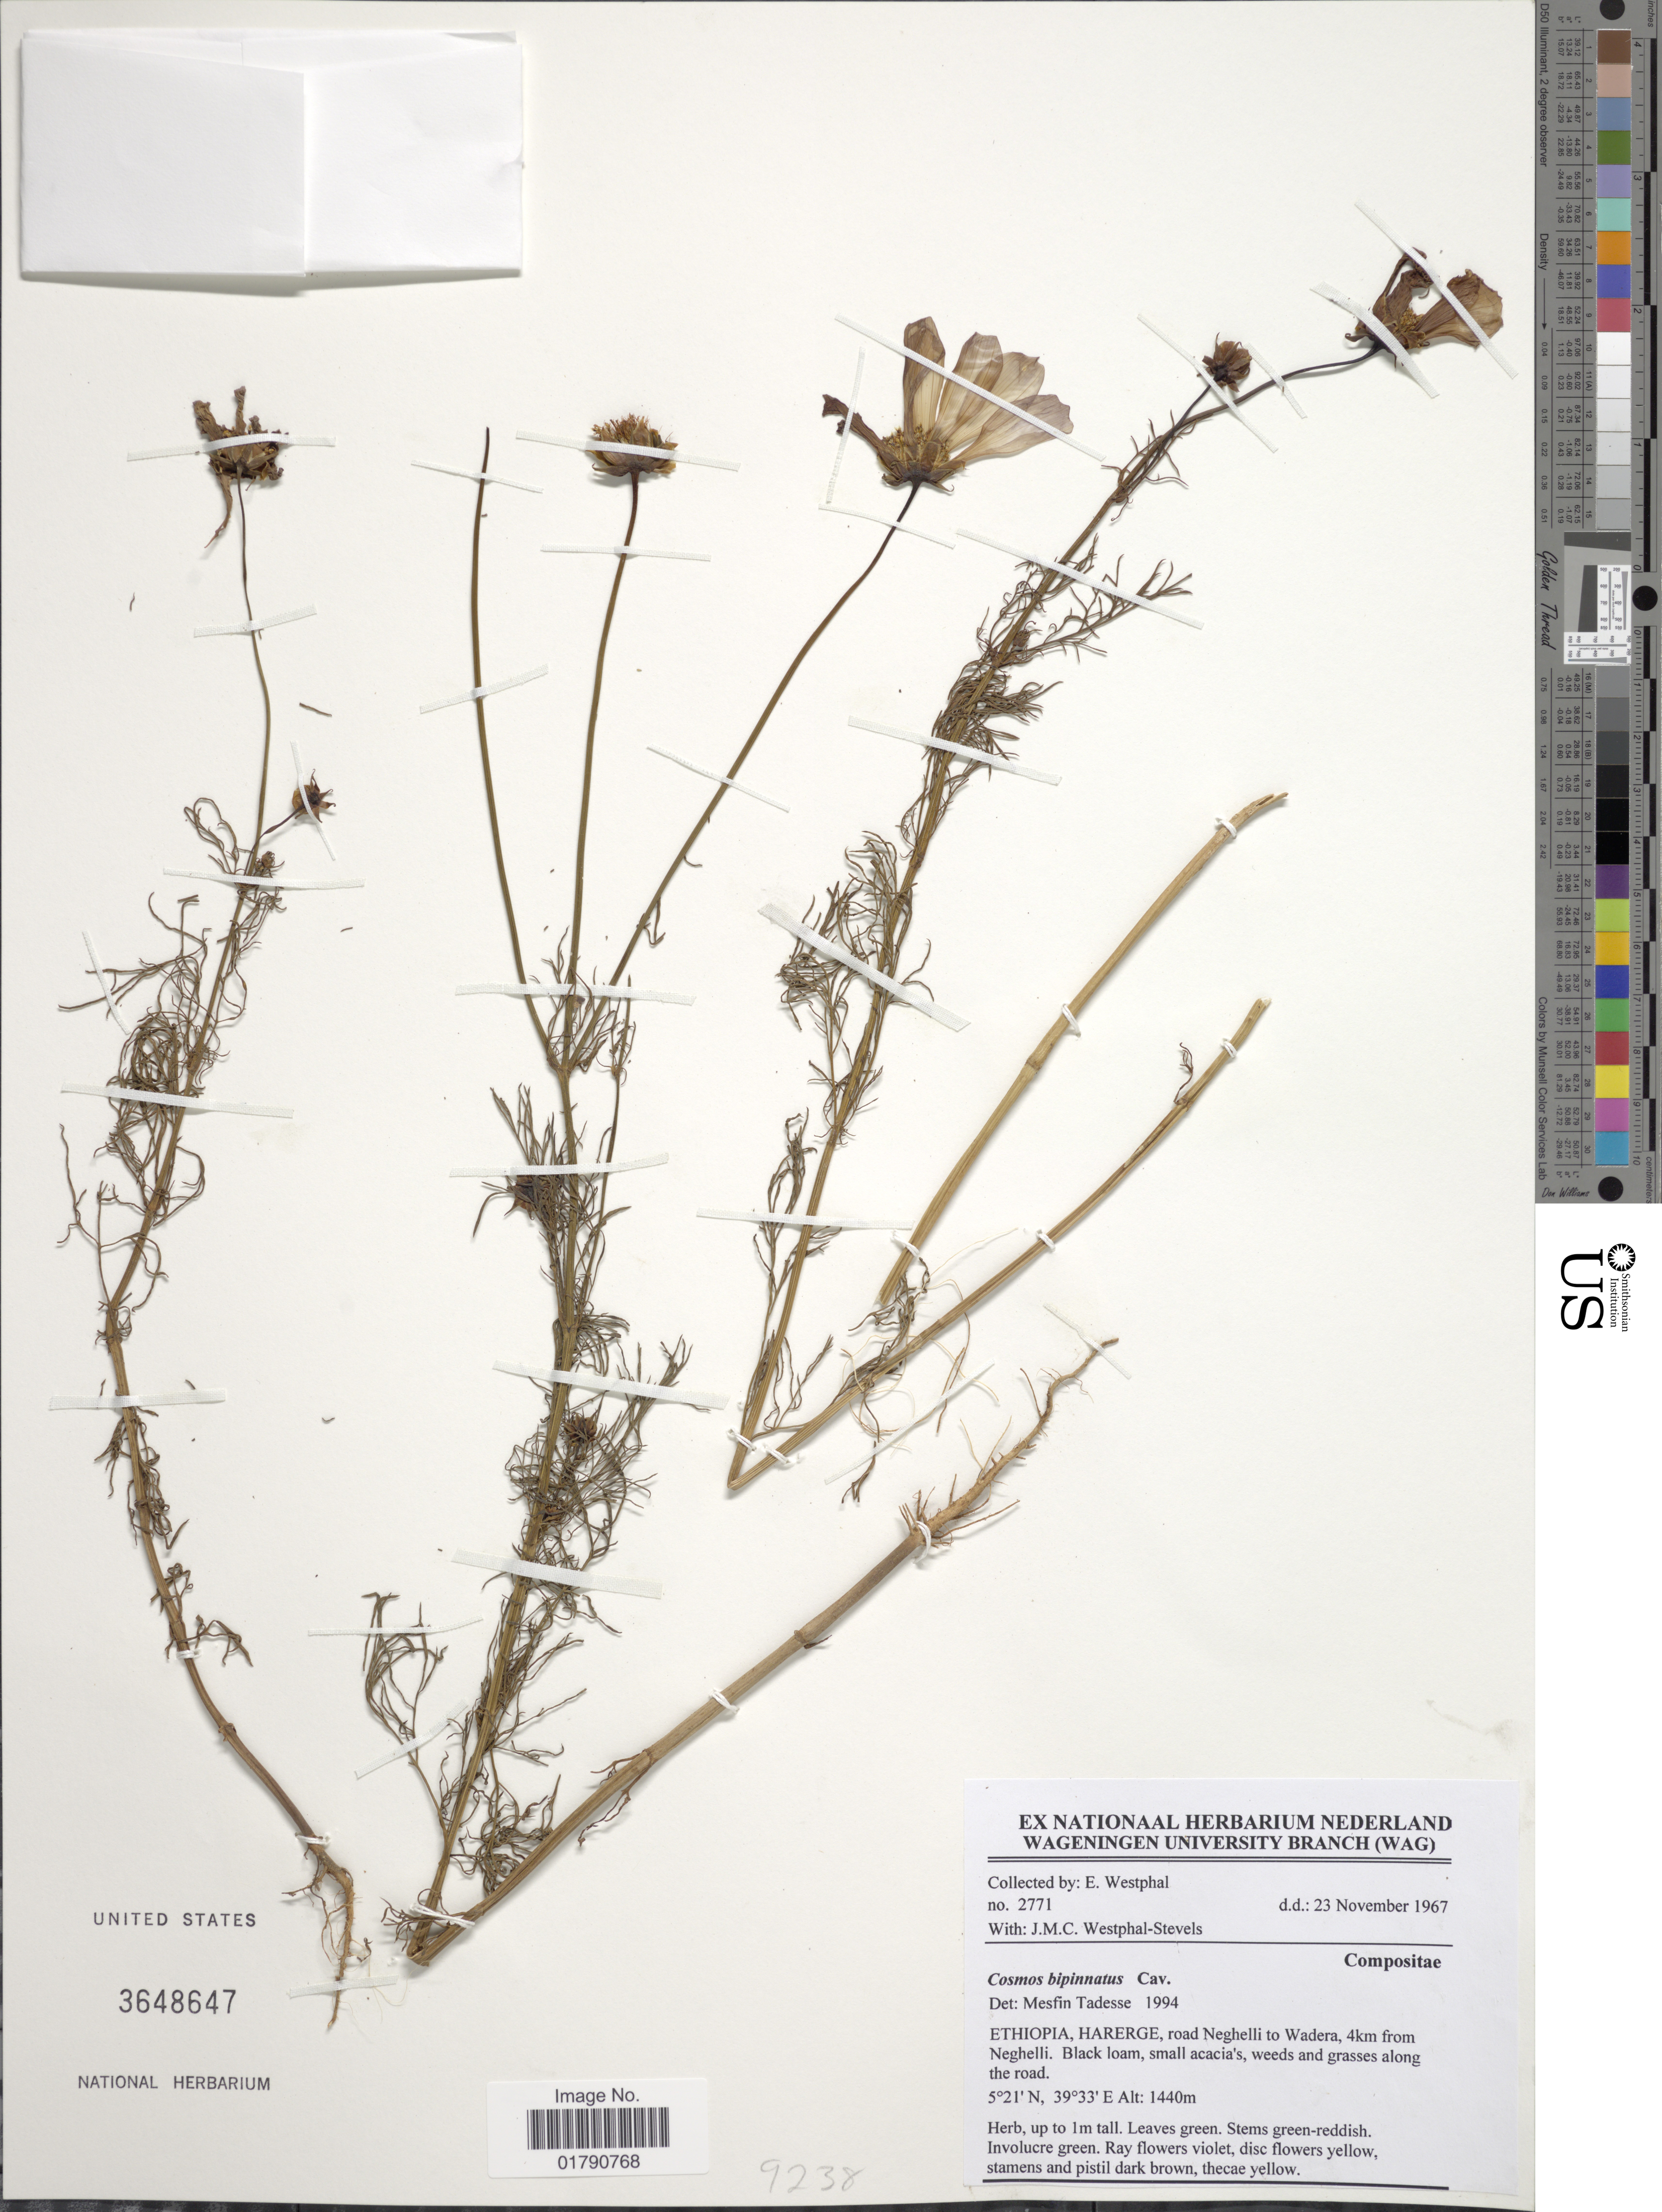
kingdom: Plantae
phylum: Tracheophyta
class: Magnoliopsida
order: Asterales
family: Asteraceae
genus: Cosmos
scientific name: Cosmos bipinnatus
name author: Cav.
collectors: E. Westphal & J. Westphal-Stevels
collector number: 2771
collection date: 1967-11-23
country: Ethiopia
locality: Harerge, road Neghelli to Wadera, 4 km from Neghelli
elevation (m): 1440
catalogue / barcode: US 3648647